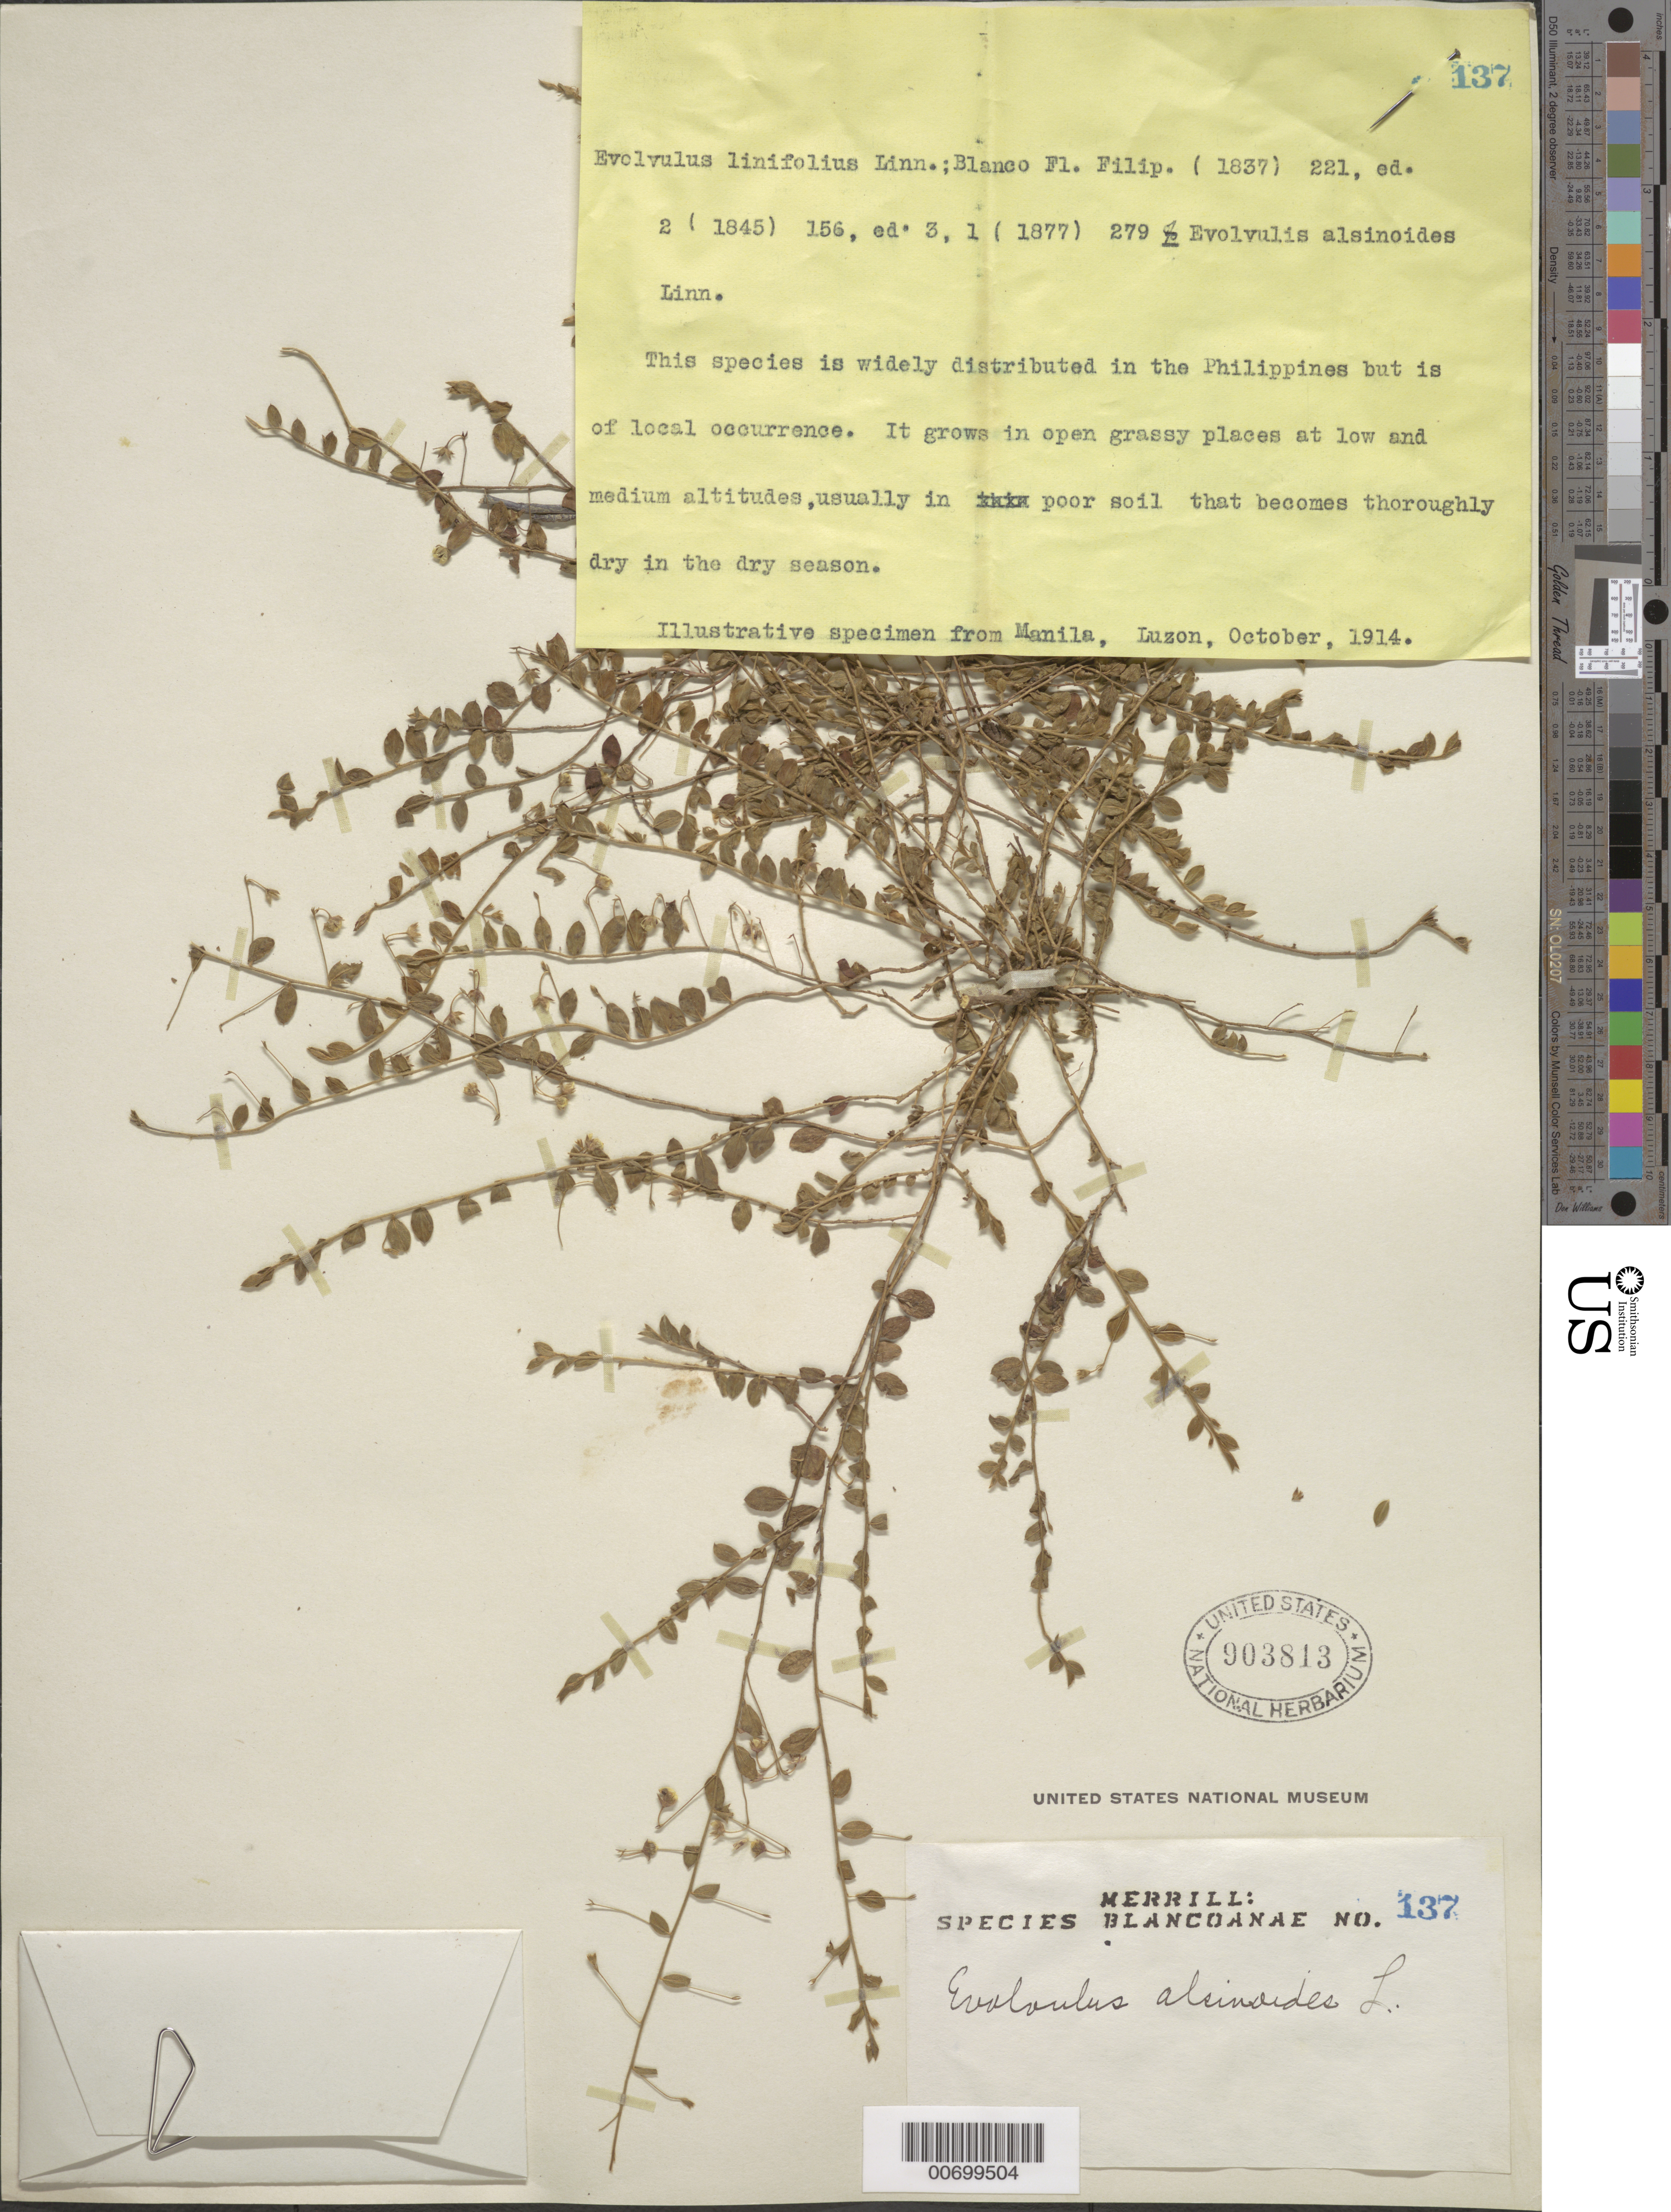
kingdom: Plantae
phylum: Tracheophyta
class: Magnoliopsida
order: Solanales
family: Convolvulaceae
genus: Evolvulus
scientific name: Evolvulus alsinoides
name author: (L.) L.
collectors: E. D. Merrill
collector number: Sp. Blancoan. 0137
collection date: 1914-10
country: Philippines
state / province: National Capital Region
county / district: Manila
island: Luzon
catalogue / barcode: US 903813